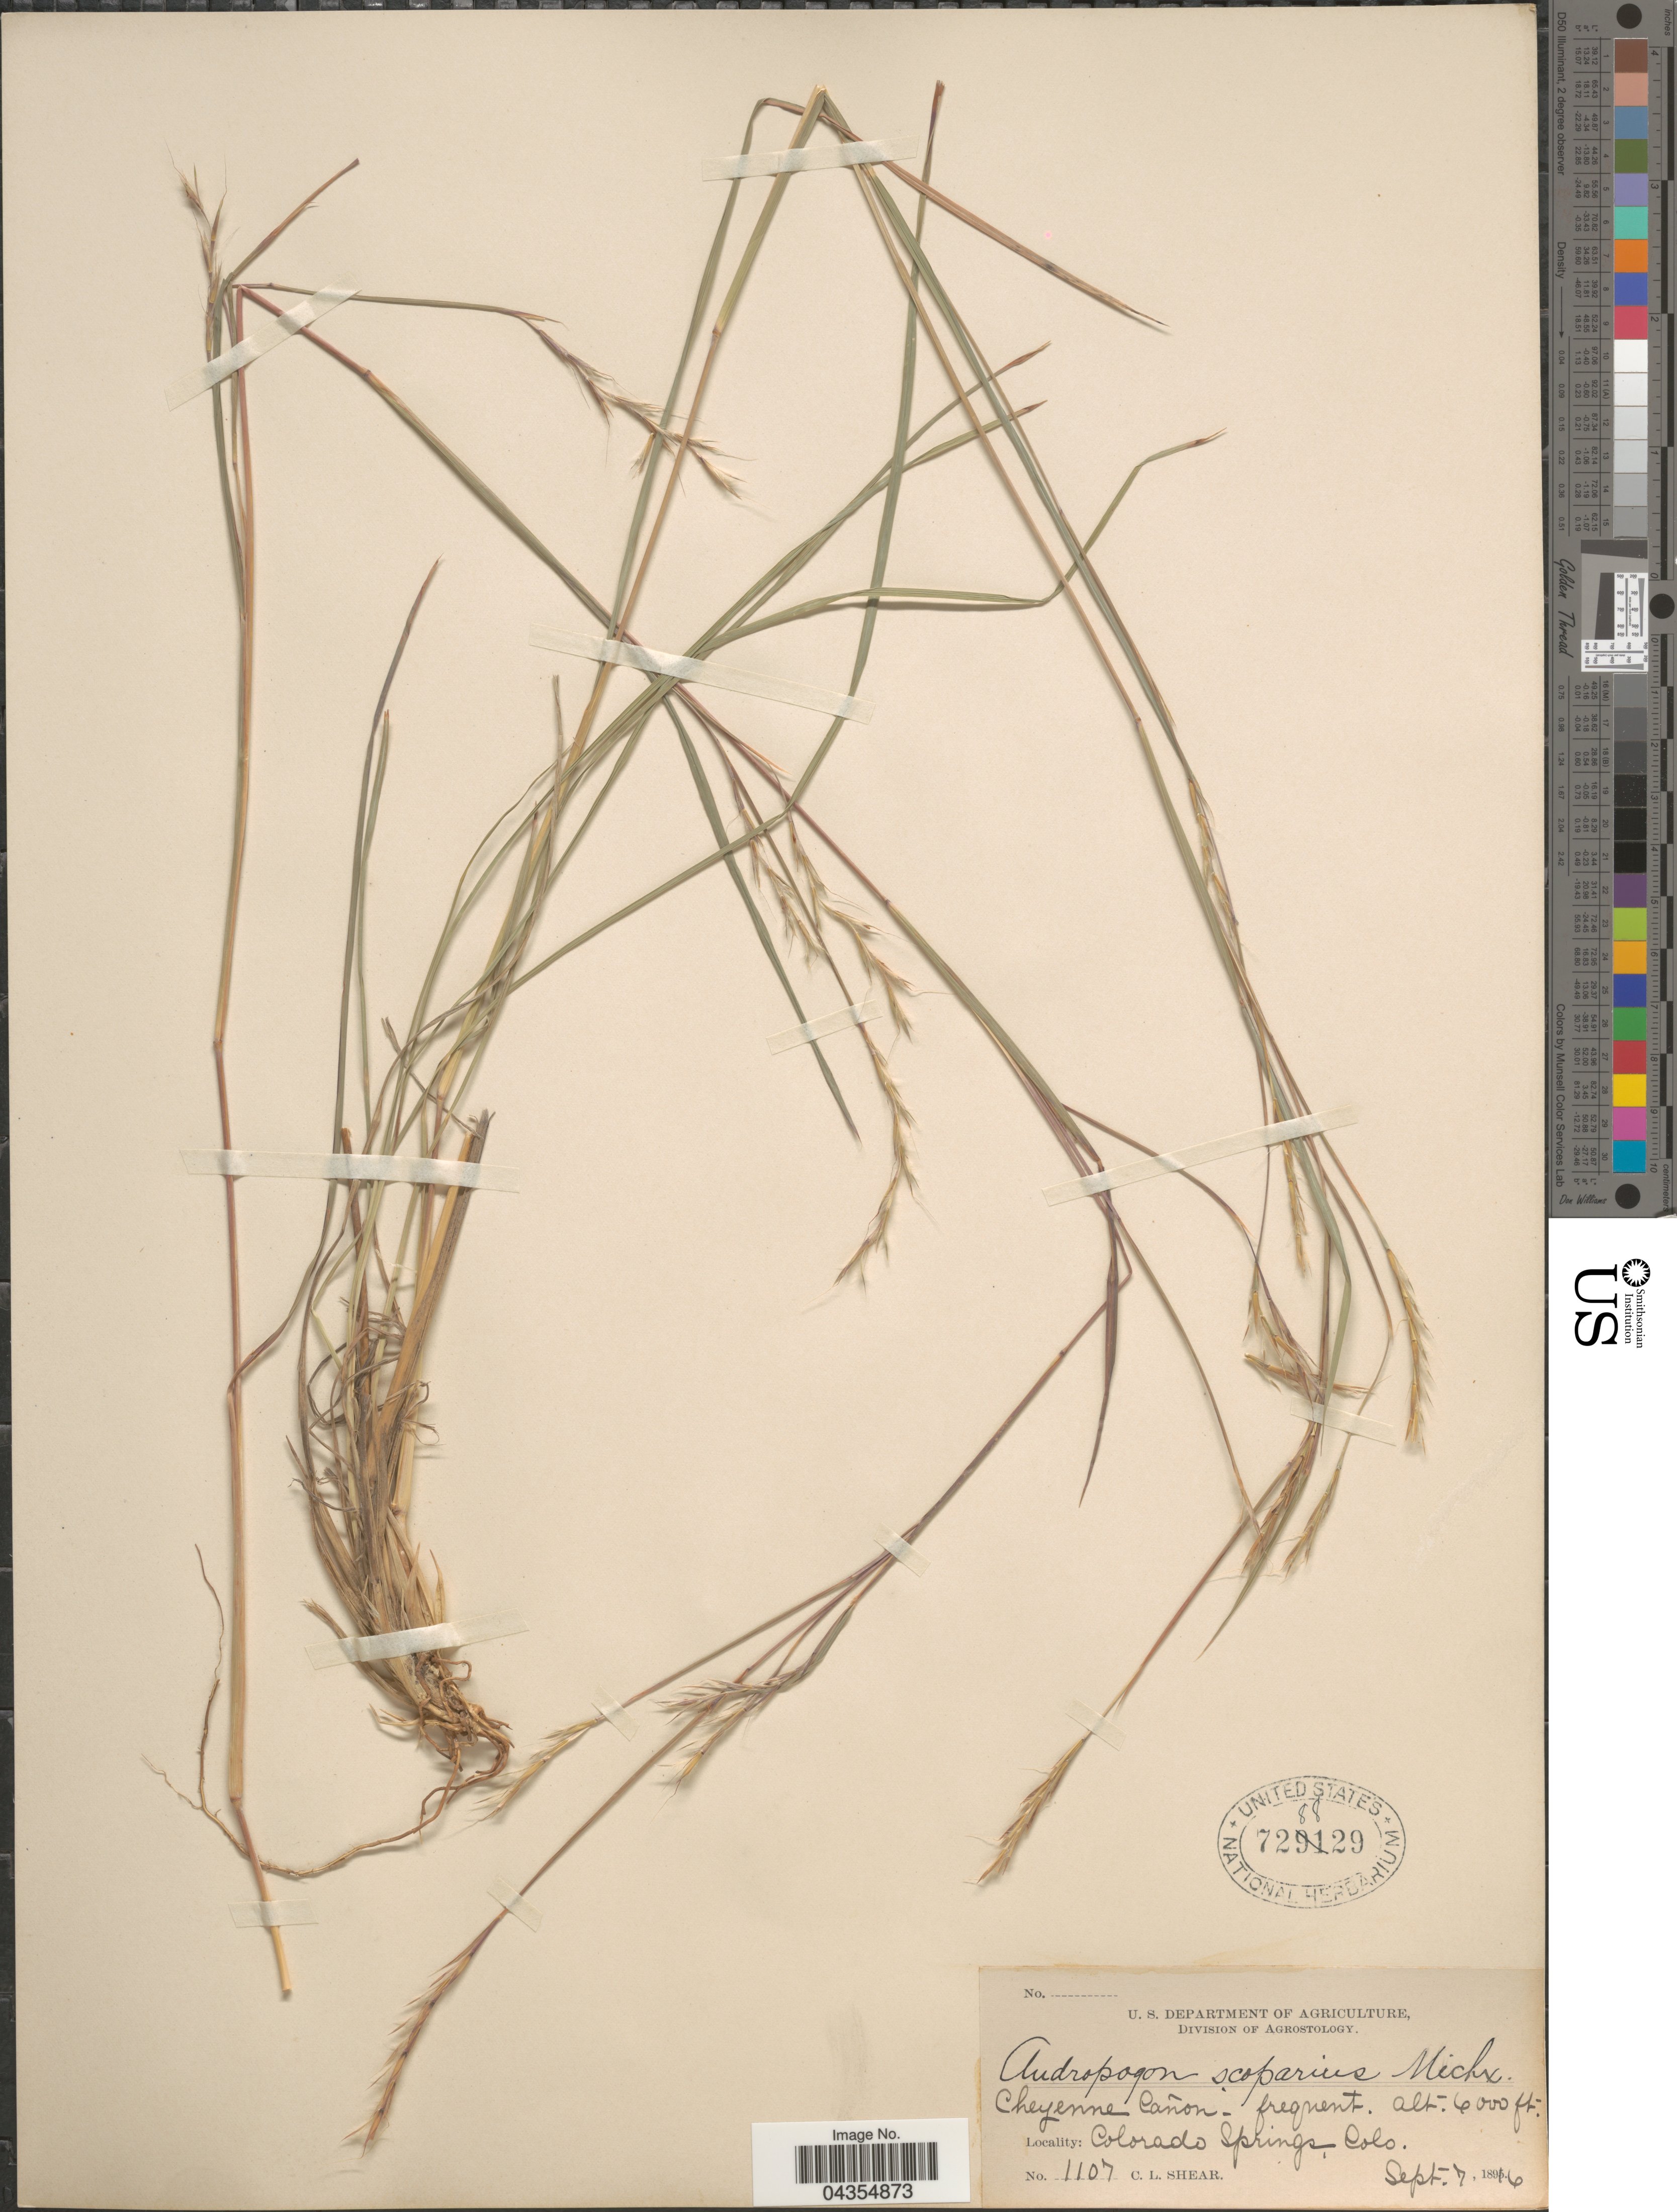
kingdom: Plantae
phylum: Tracheophyta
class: Liliopsida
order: Poales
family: Poaceae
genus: Schizachyrium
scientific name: Schizachyrium sanguineum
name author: (Retz.) Alston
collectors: C. L. Shear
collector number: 1107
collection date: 1896-09-07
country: United States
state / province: Colorado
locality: Cheyenne Cañon. Colorado Springs.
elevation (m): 1829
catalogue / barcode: US 728829